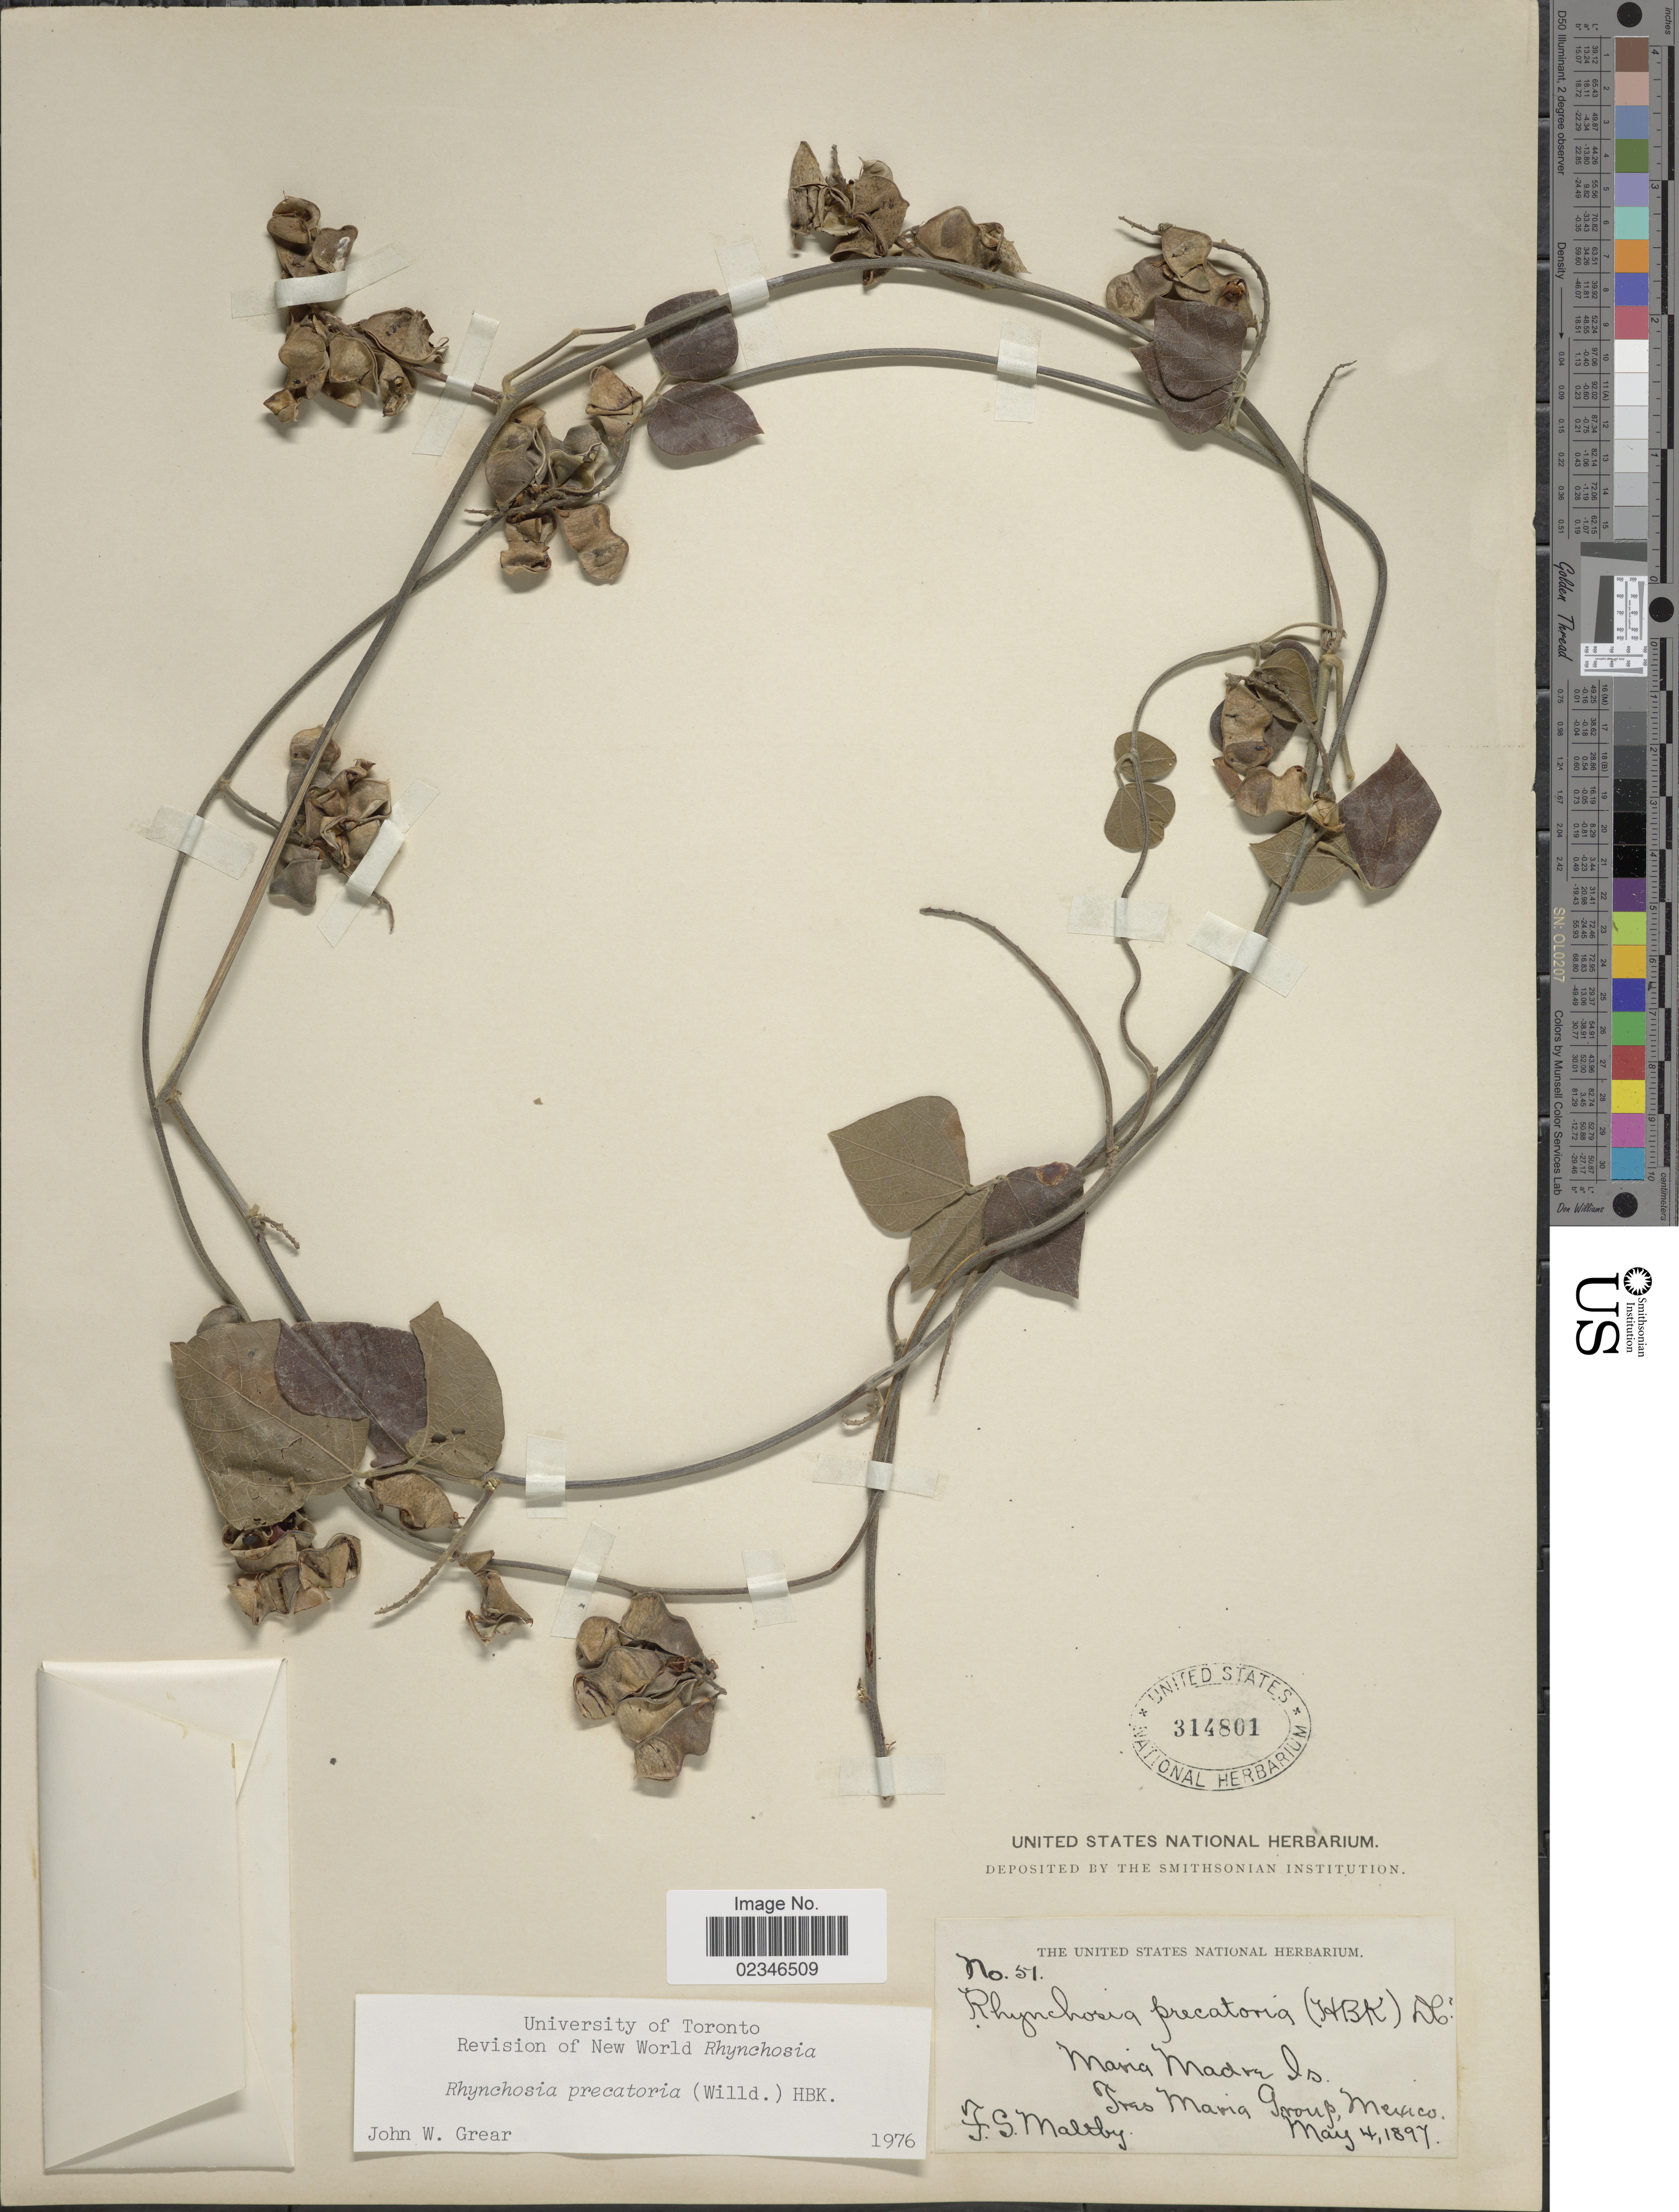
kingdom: Plantae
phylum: Tracheophyta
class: Magnoliopsida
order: Fabales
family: Fabaceae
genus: Rhynchosia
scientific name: Rhynchosia precatoria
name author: (Willd.) DC.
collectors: F. S. Maltby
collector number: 51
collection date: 1897-05-04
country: Mexico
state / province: Nayarit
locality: Maria Madre Is, Tres Madre Group, Mexico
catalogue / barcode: US 314801